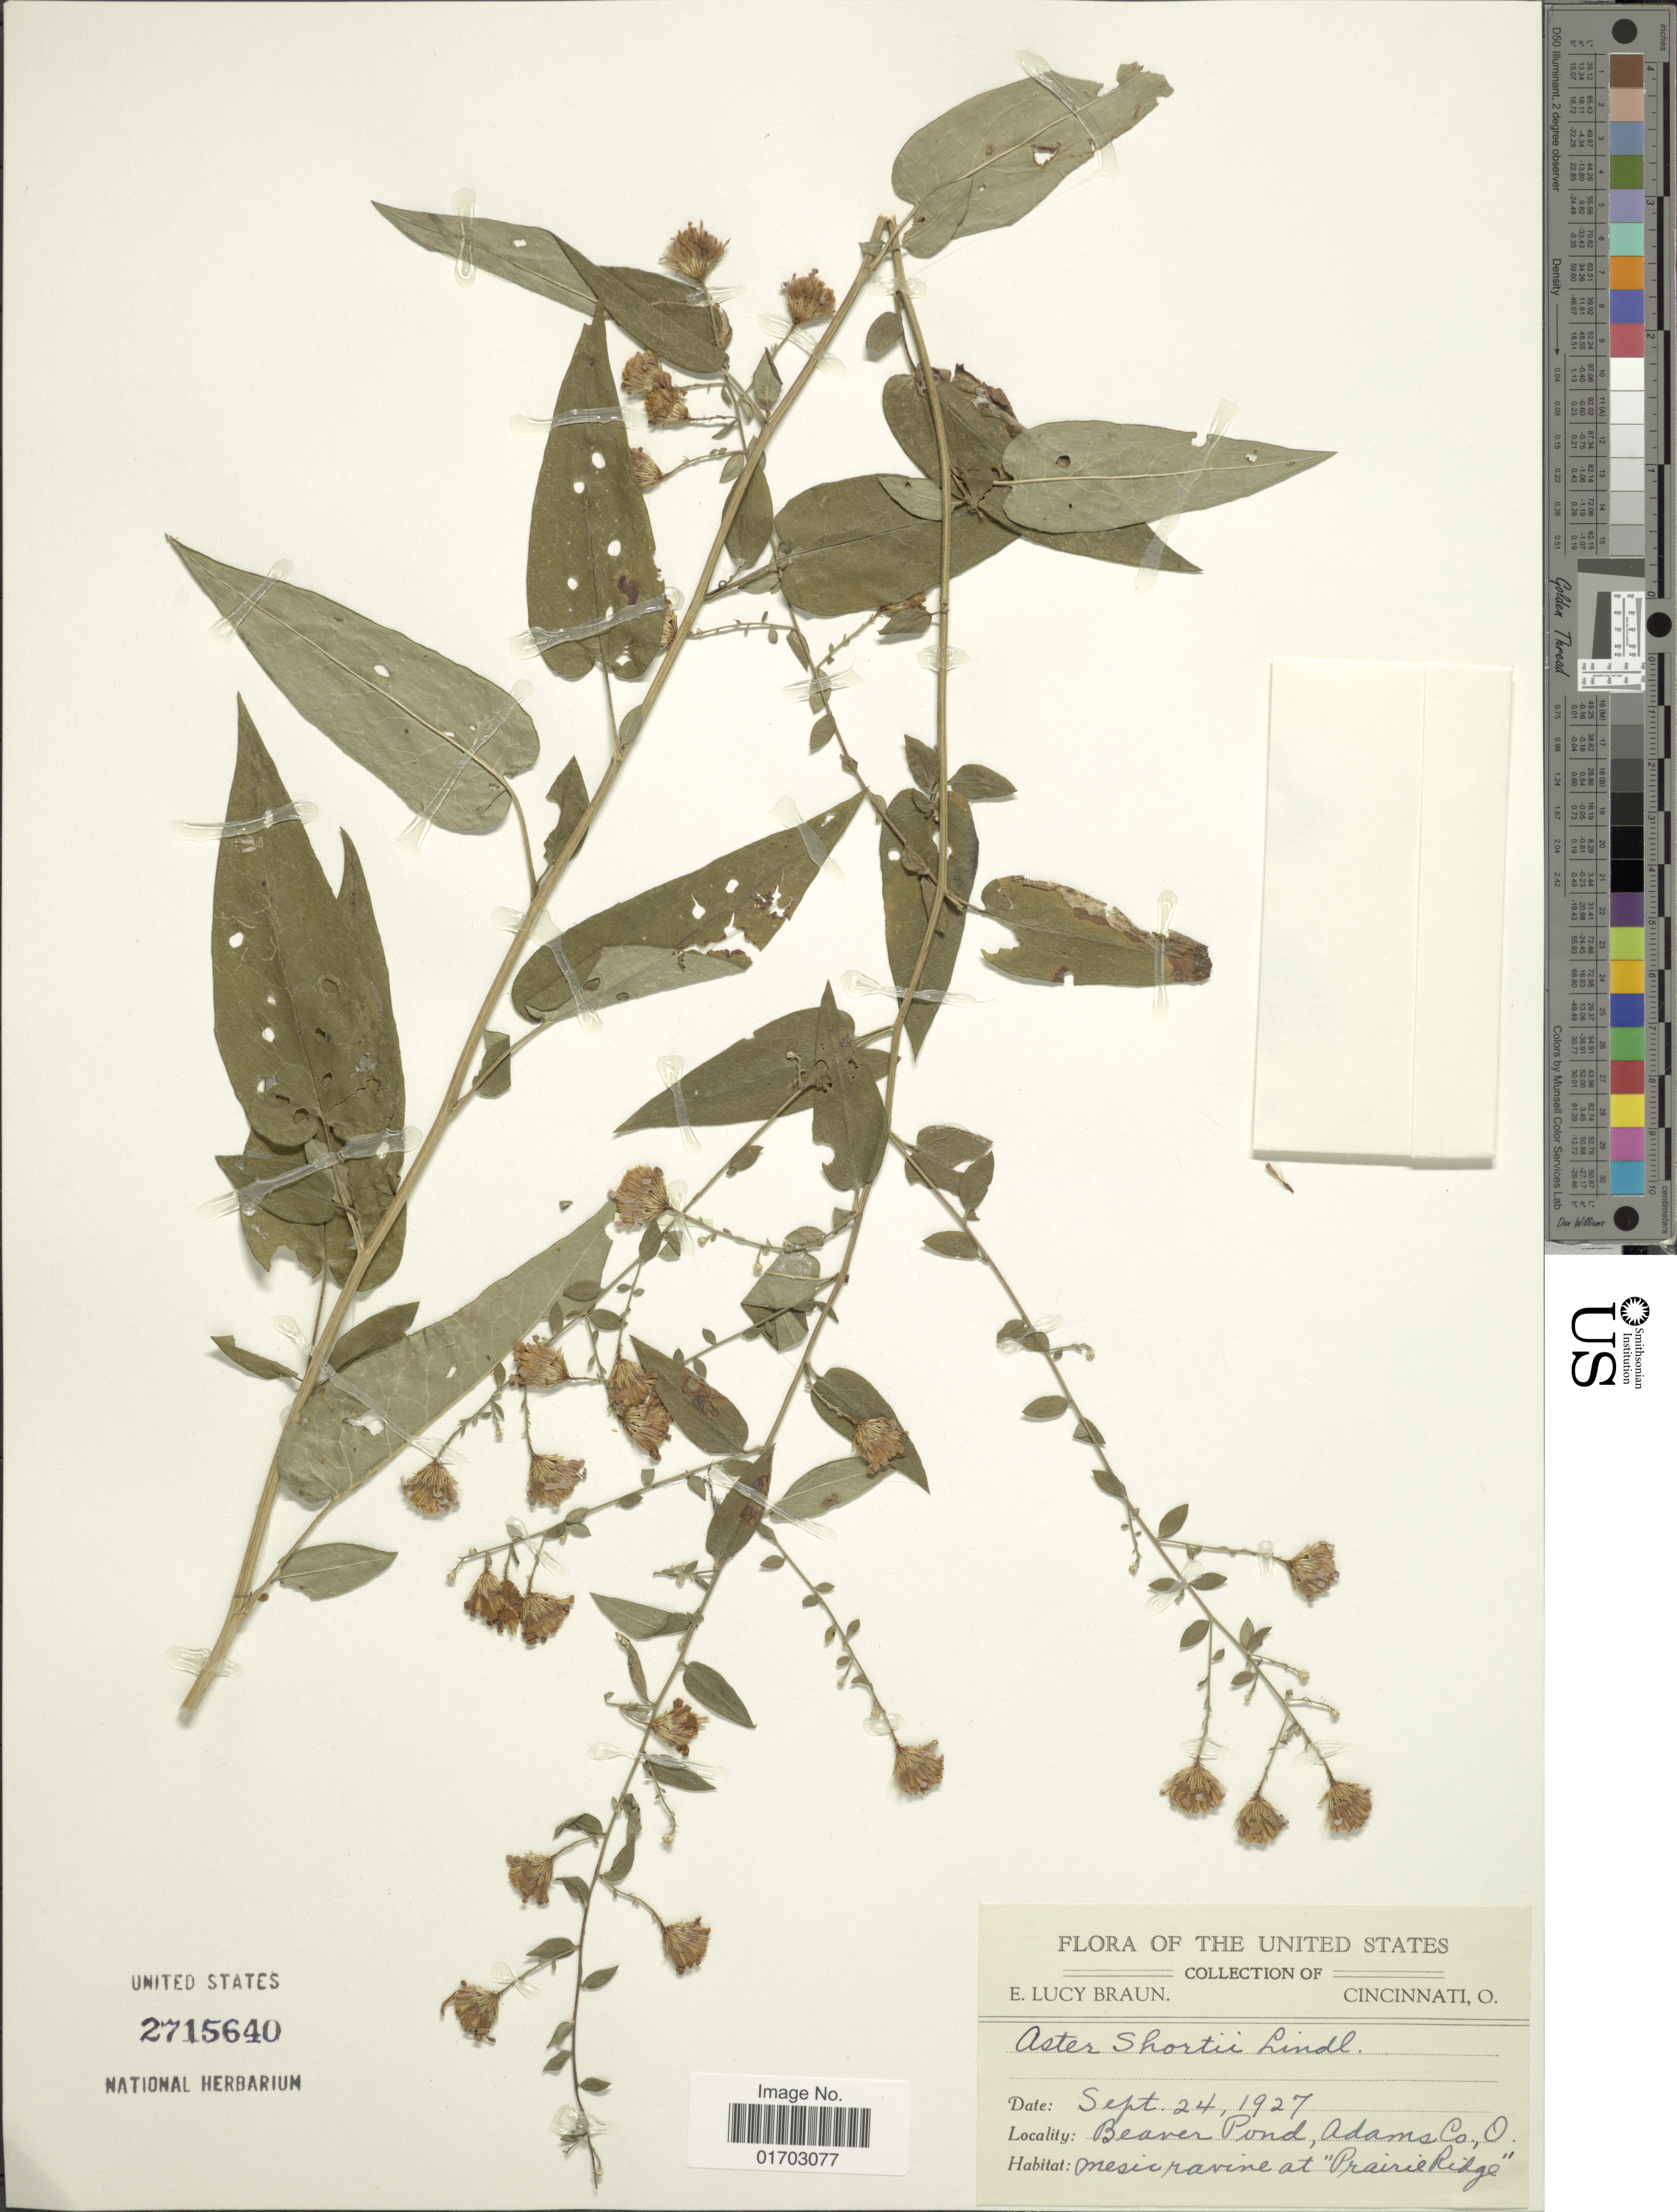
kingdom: Plantae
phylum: Tracheophyta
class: Magnoliopsida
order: Asterales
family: Asteraceae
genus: Symphyotrichum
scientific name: Symphyotrichum shortii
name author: (Lindl.) G.L. Nesom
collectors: E. L. Braun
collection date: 1927-09-24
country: United States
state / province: Ohio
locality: The United States, Beaver Pond, Adams Co.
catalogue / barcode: US 2715640